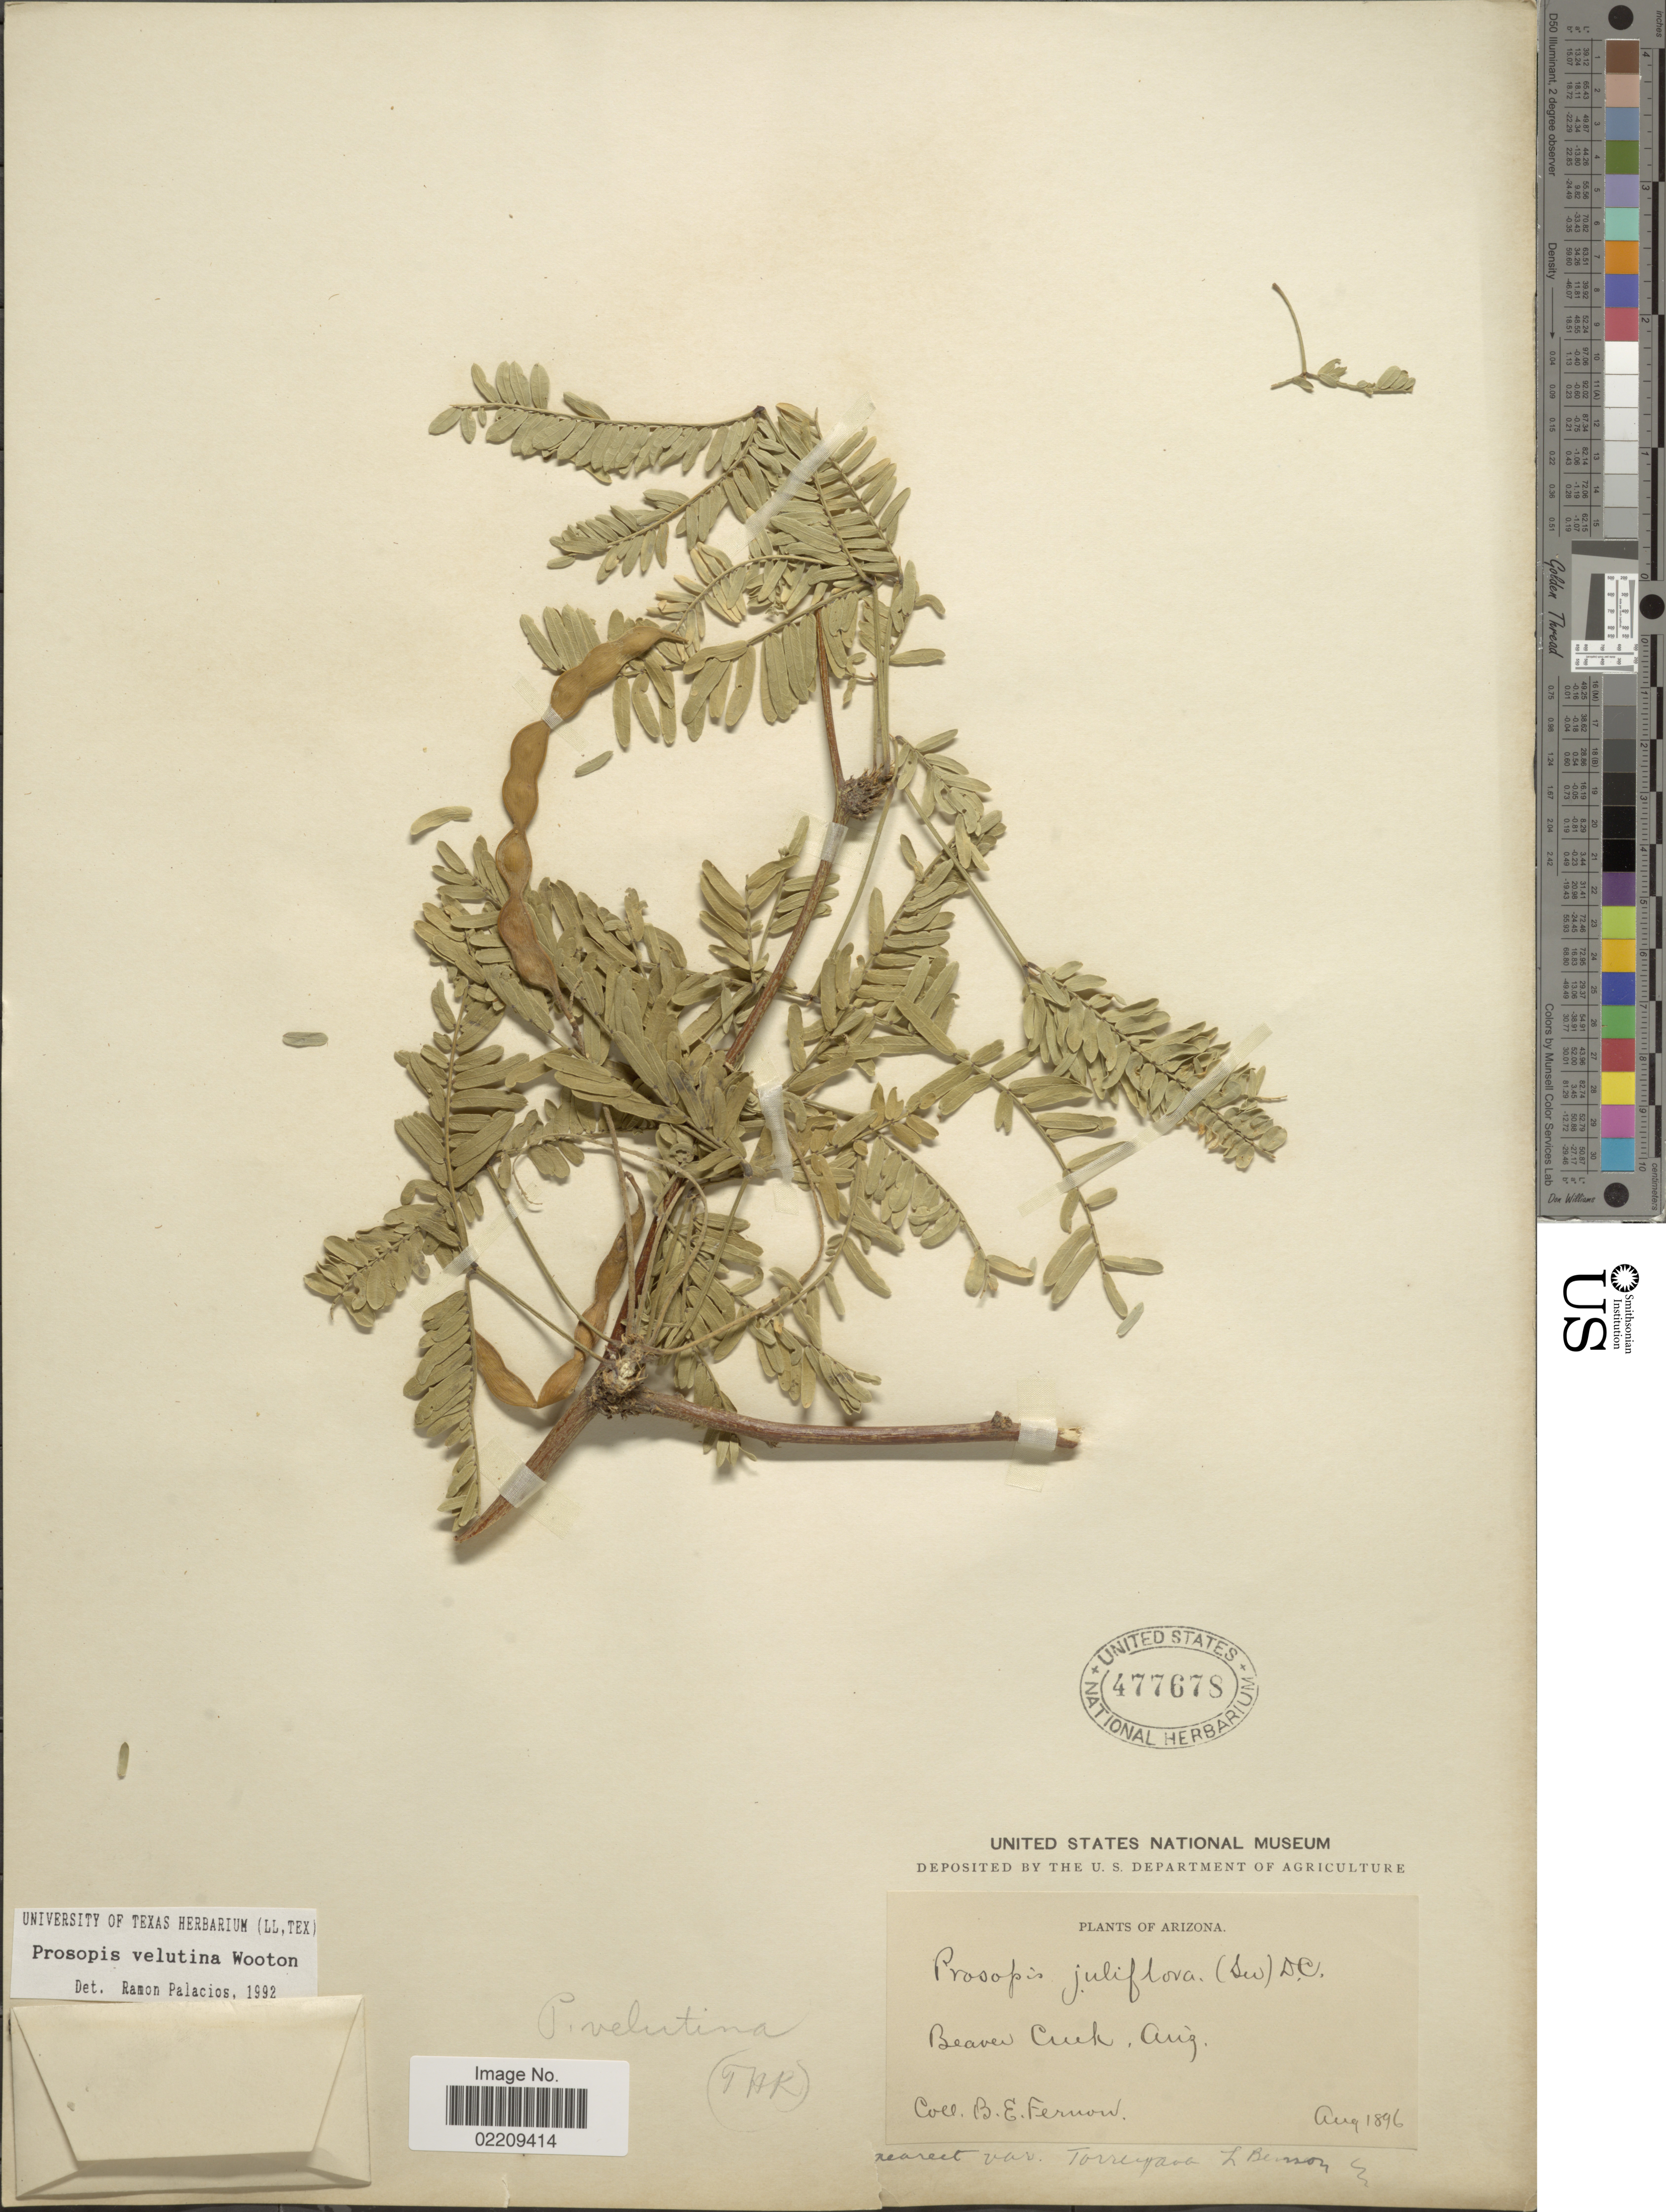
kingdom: Plantae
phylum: Tracheophyta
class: Magnoliopsida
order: Fabales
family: Fabaceae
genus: Neltuma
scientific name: Neltuma velutina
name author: (Wooton) Britton & Rose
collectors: B. Fernow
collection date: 1896-08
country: United States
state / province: Arizona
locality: Beaver Creek.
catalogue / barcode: US 477678